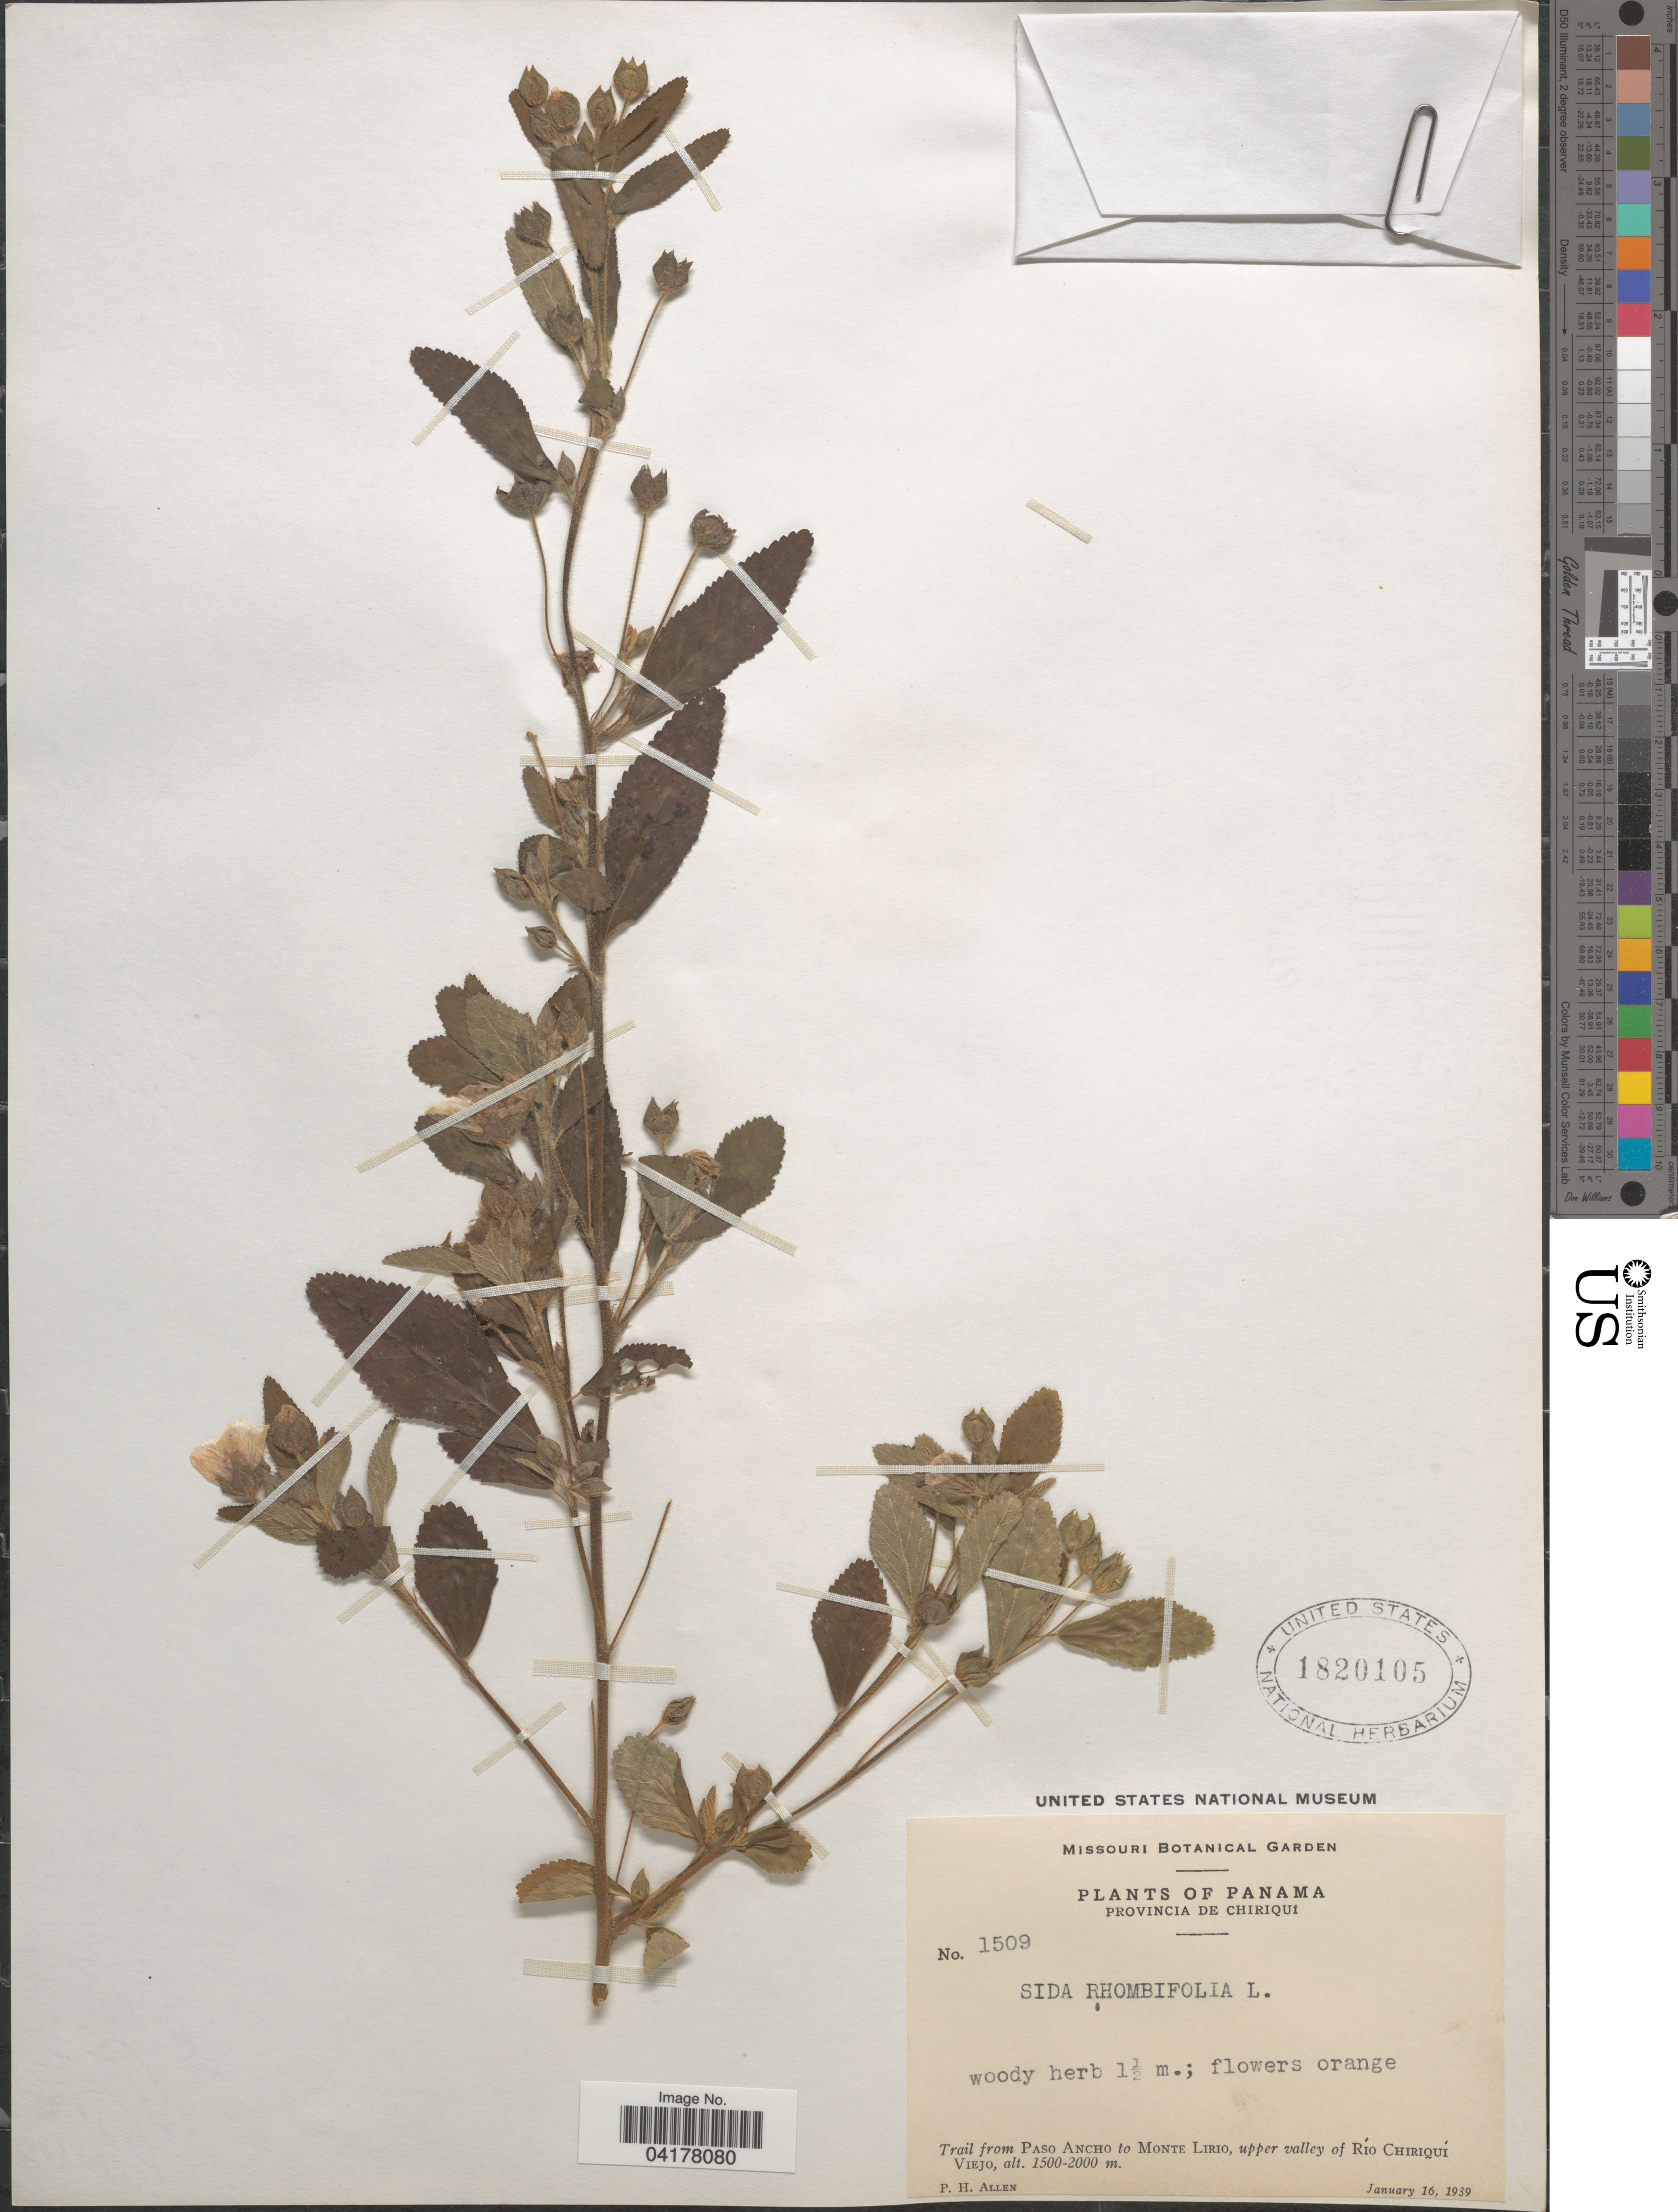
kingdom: Plantae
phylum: Tracheophyta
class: Magnoliopsida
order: Malvales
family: Malvaceae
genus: Sida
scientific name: Sida rhombifolia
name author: L.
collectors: P. H. Allen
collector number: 1509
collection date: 1939-01-16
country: Panama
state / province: Chiriqui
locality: Trail from Paso Ancho to Monte Lirio, upper valley of Río Chiriquí Viejo.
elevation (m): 1500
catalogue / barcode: US 1820105